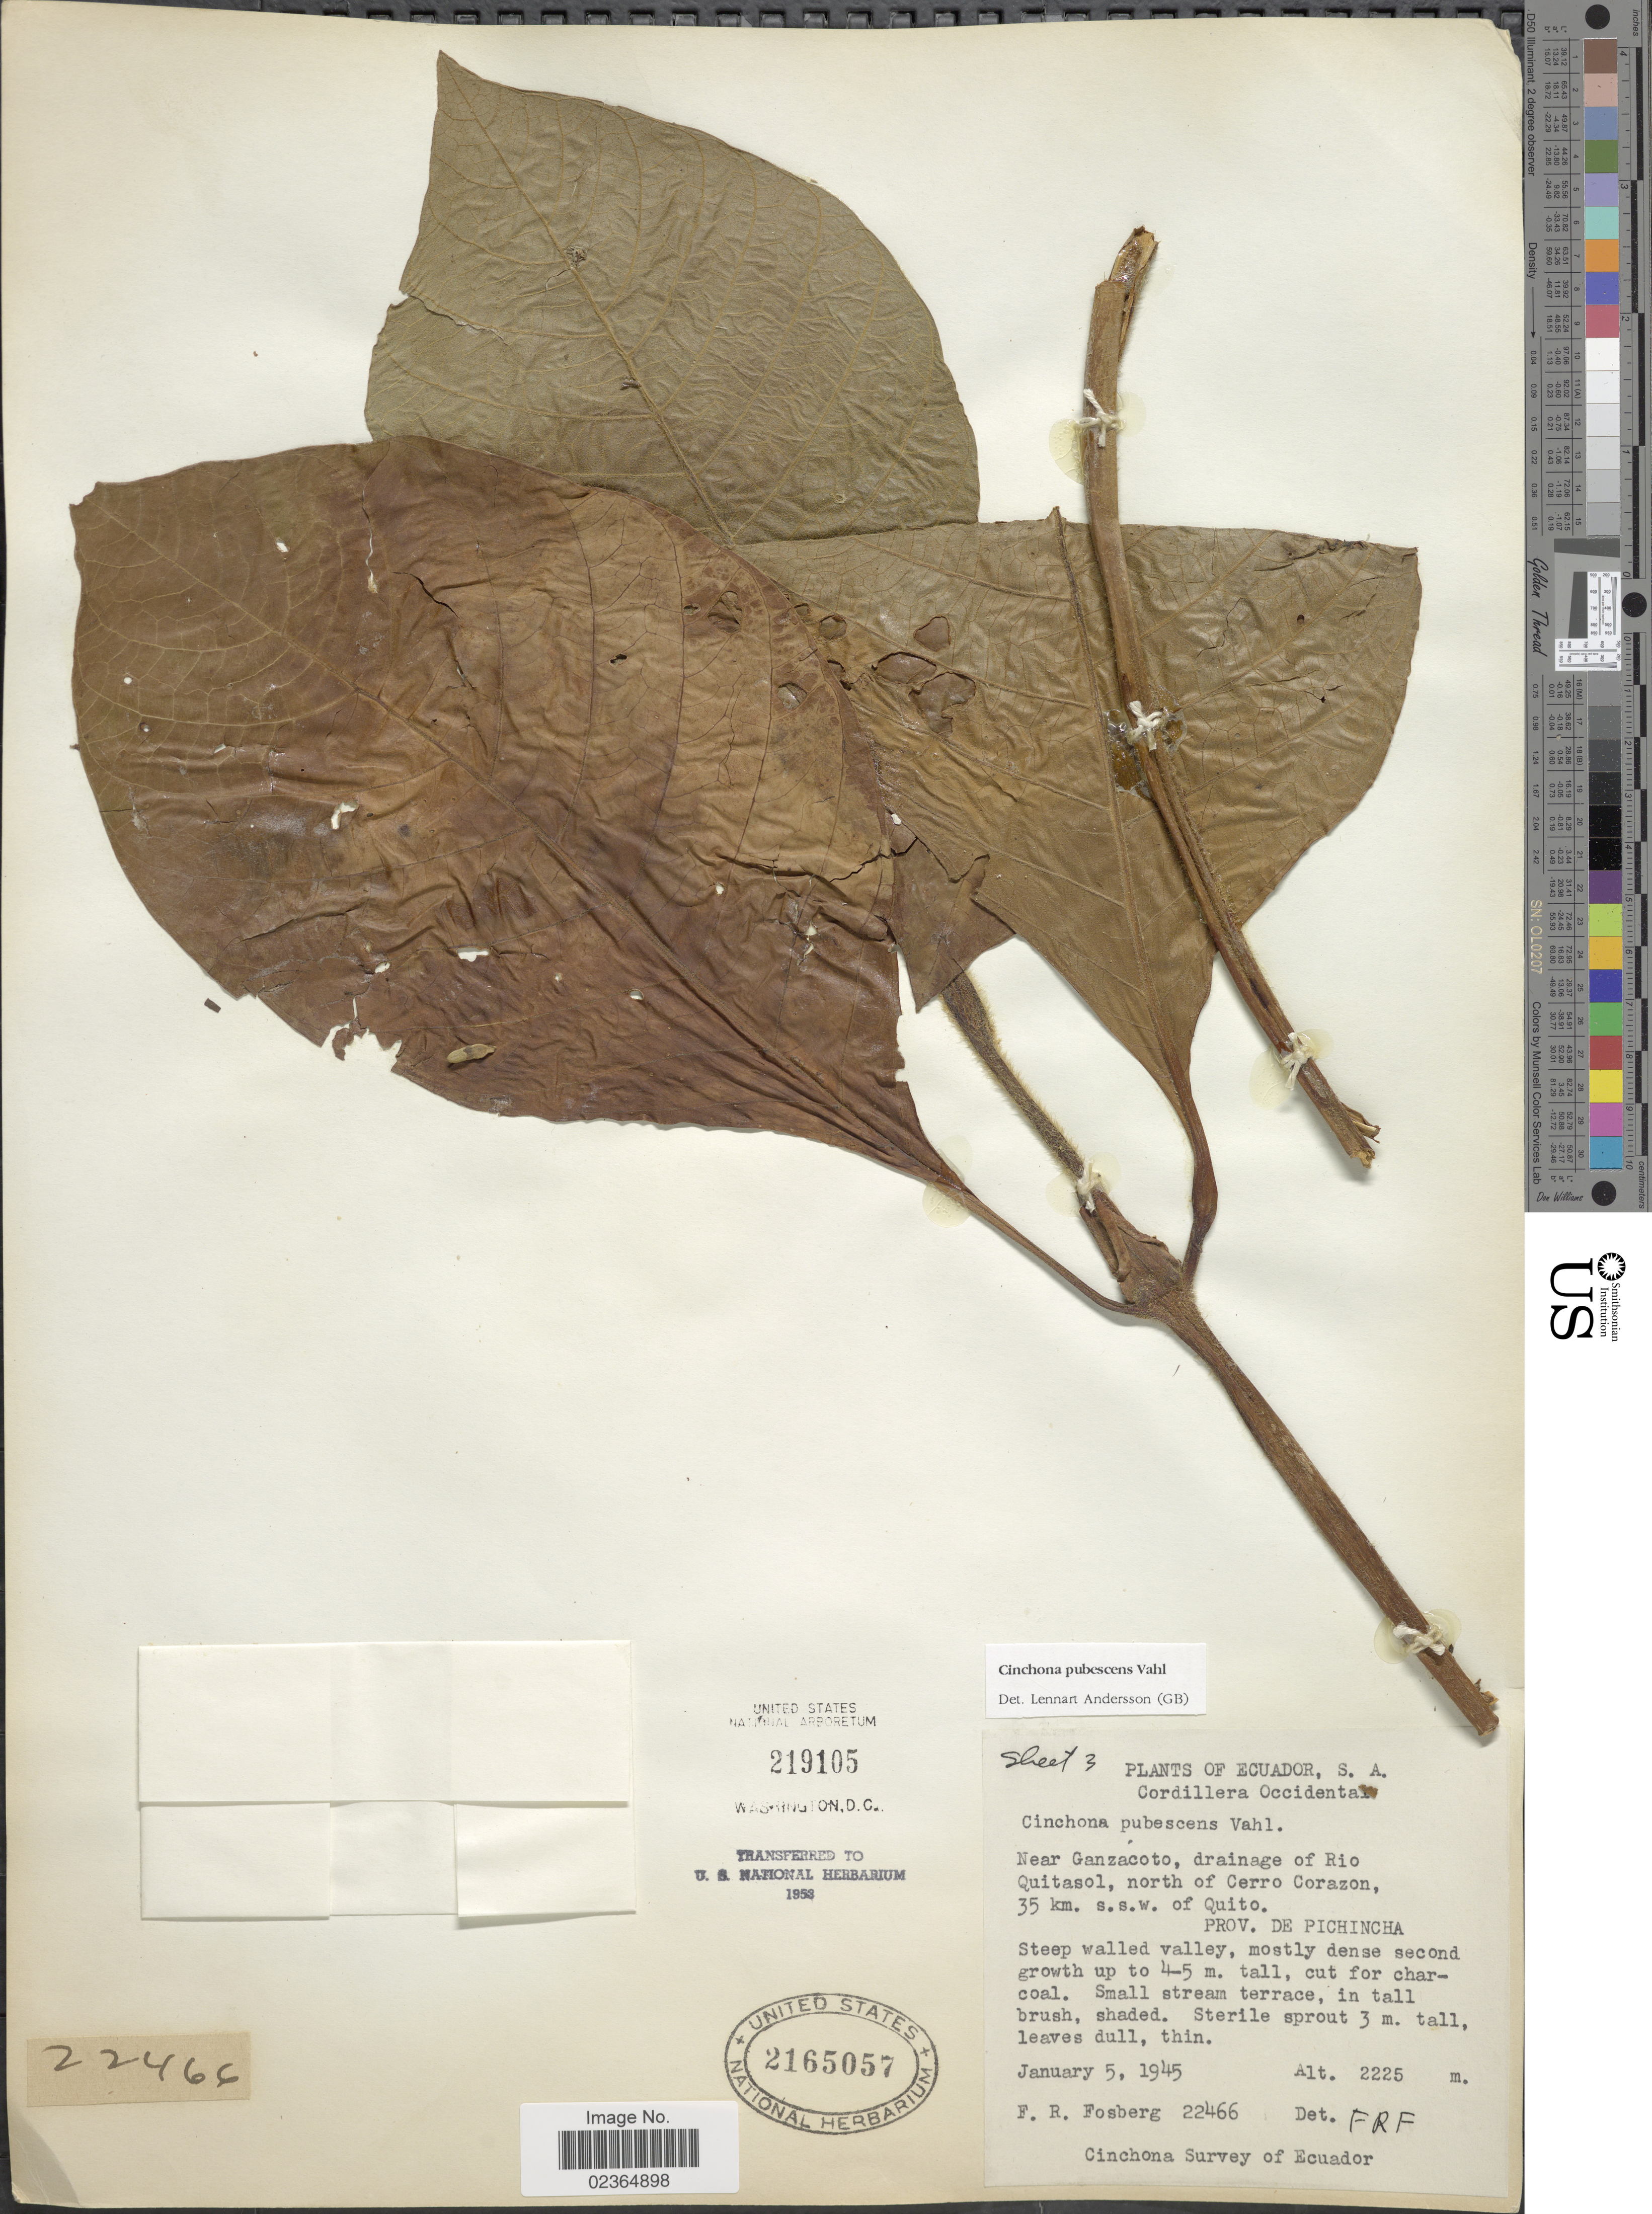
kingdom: Plantae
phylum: Tracheophyta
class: Magnoliopsida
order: Gentianales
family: Rubiaceae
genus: Cinchona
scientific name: Cinchona pubescens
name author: Vahl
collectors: F. R. Fosberg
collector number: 22466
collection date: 1945-01-05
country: Ecuador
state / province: Pichincha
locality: Cordillera Occidental. Near Ganzacoto, drainage of Rio Quitasol, north of Cerro Corazon, 35 km. s.s.w. of Quito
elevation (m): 2225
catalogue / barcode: US 2165057